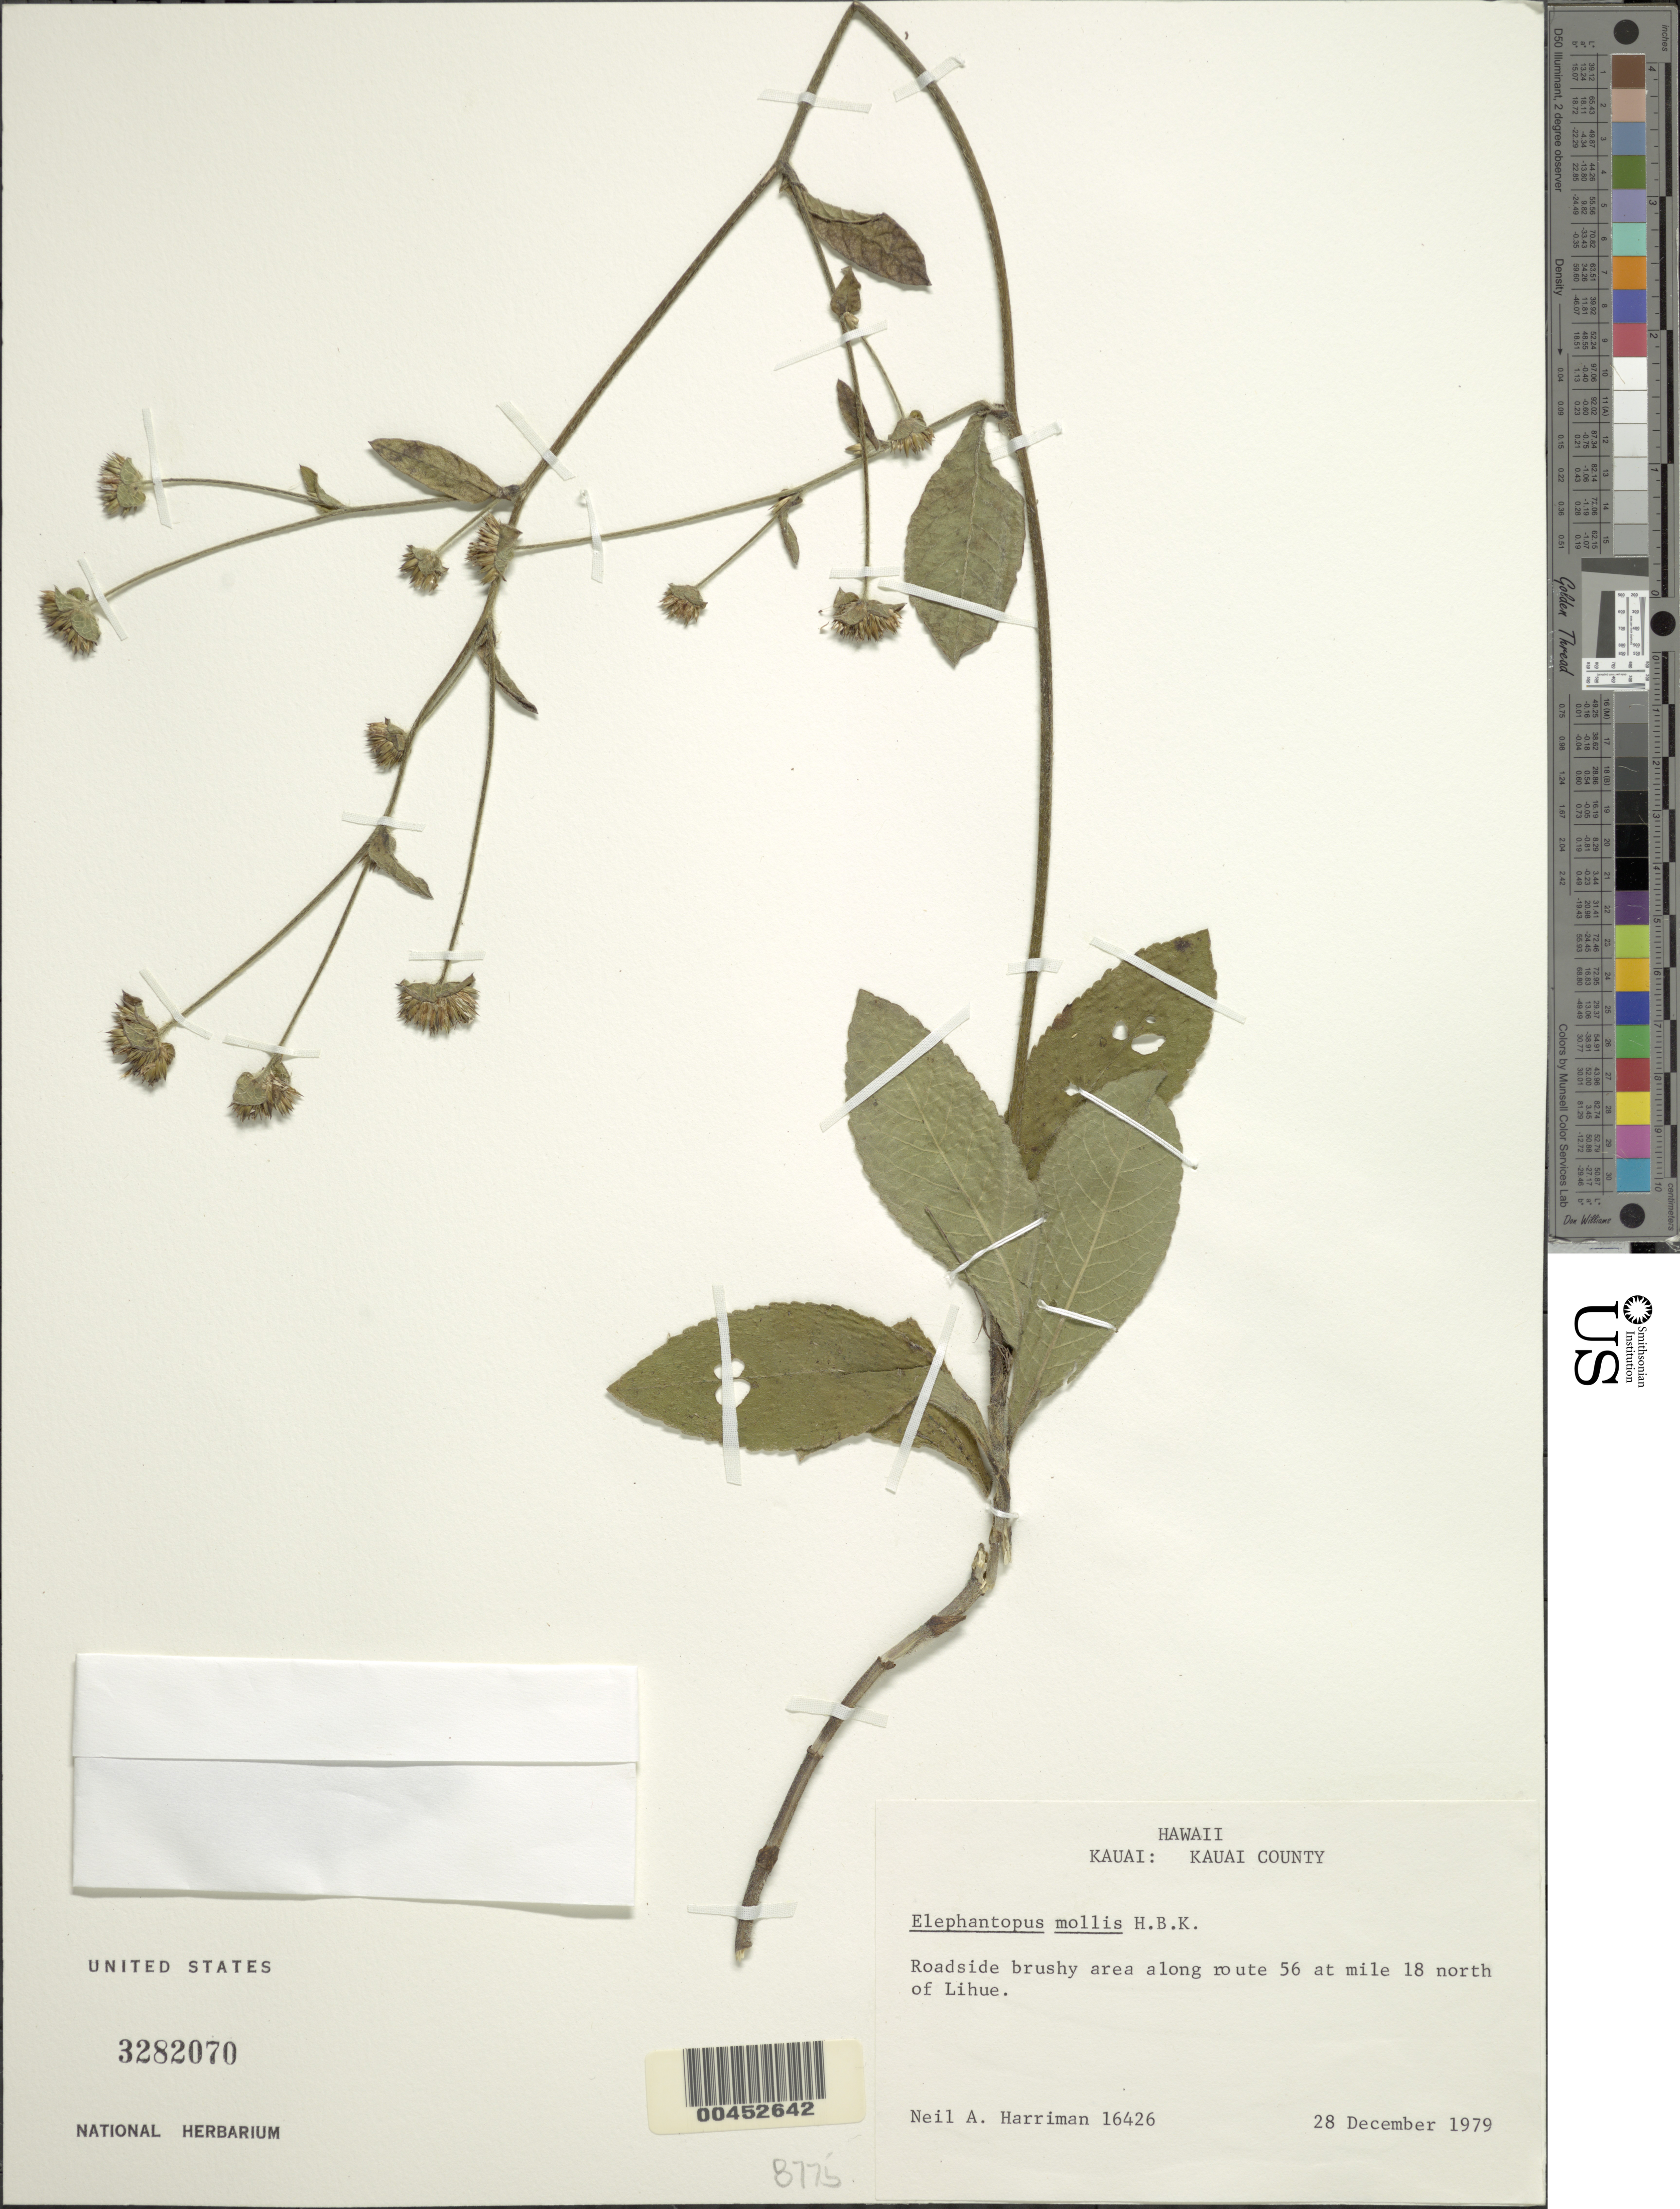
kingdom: Plantae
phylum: Tracheophyta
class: Magnoliopsida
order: Asterales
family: Asteraceae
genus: Elephantopus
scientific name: Elephantopus mollis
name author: Kunth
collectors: N. A. Harriman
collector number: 16426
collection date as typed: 28 Dec 1979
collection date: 1979-12-28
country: United States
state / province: Hawaii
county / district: Kauai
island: Kaua'i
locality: Kauai County, along route 56 at mile 18 north of Lihue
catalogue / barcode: US 3282070